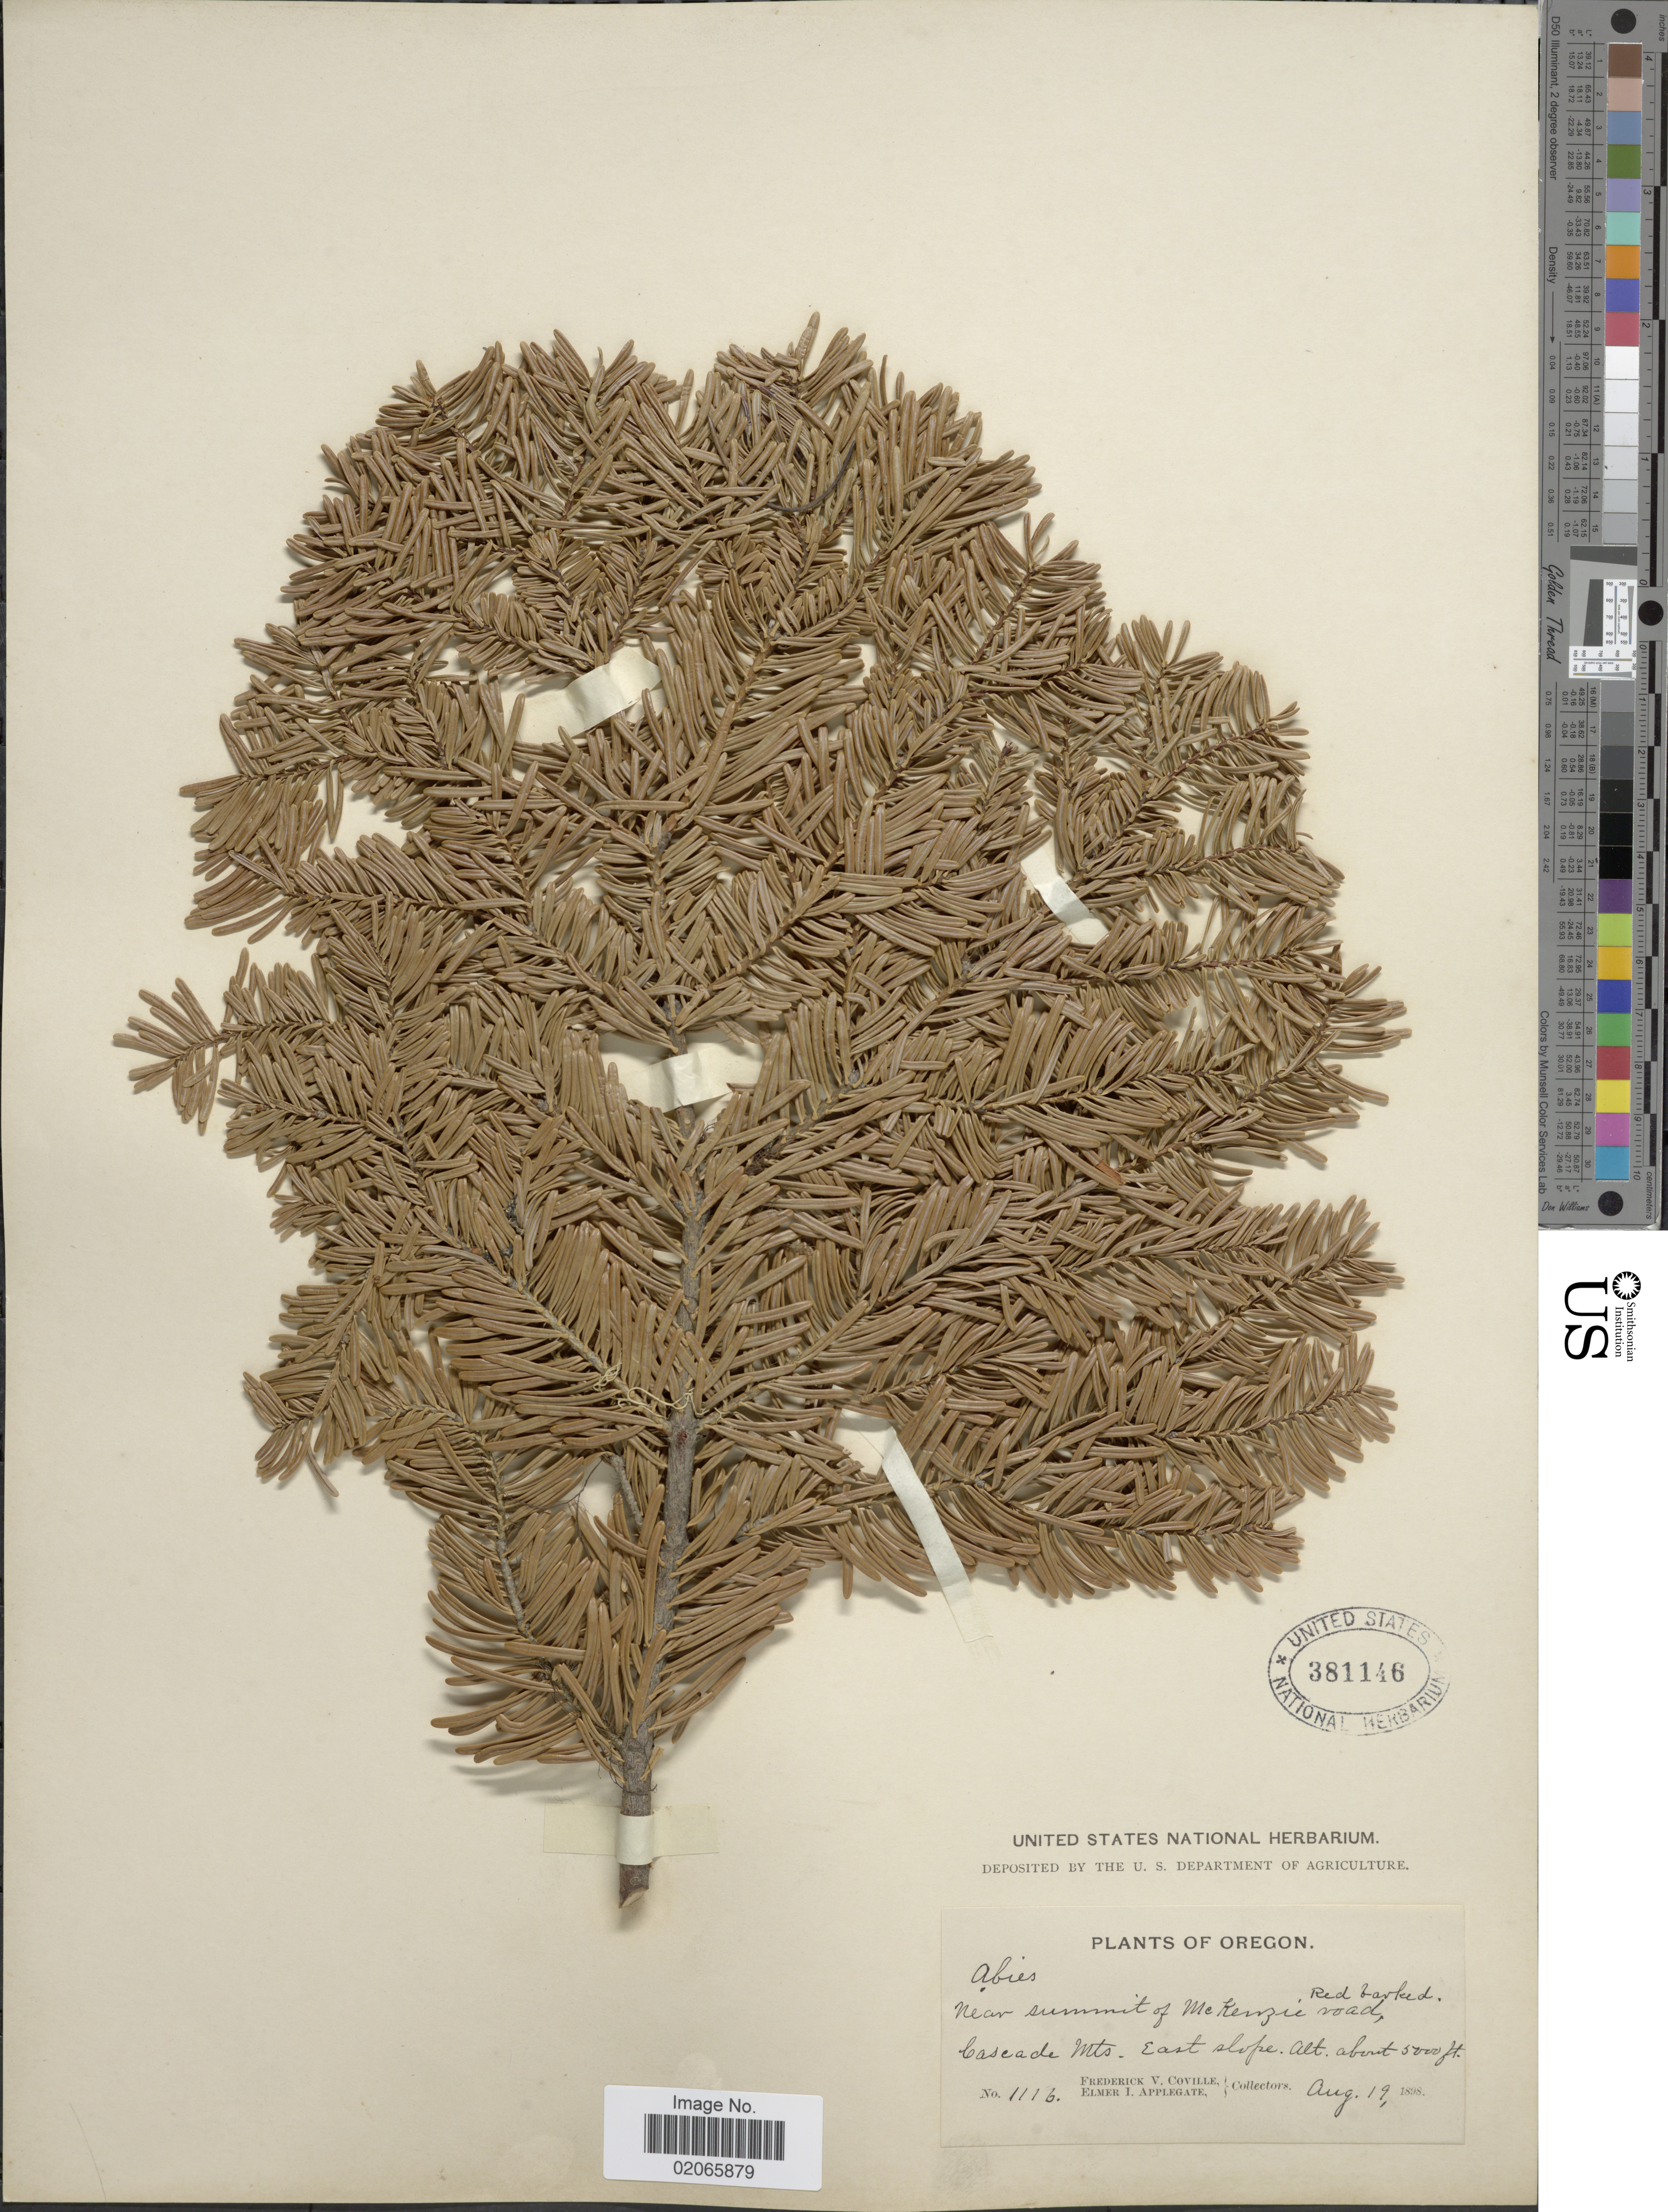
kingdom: Plantae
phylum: Tracheophyta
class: Pinopsida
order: Pinales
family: Pinaceae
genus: Abies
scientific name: Abies sp.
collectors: F. V. Coville & E. I. Applegate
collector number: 1116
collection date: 1898-08-19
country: United States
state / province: Oregon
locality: Near summit of McKenzie road, Cascade Mts. East slope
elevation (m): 1524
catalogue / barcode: US 381146